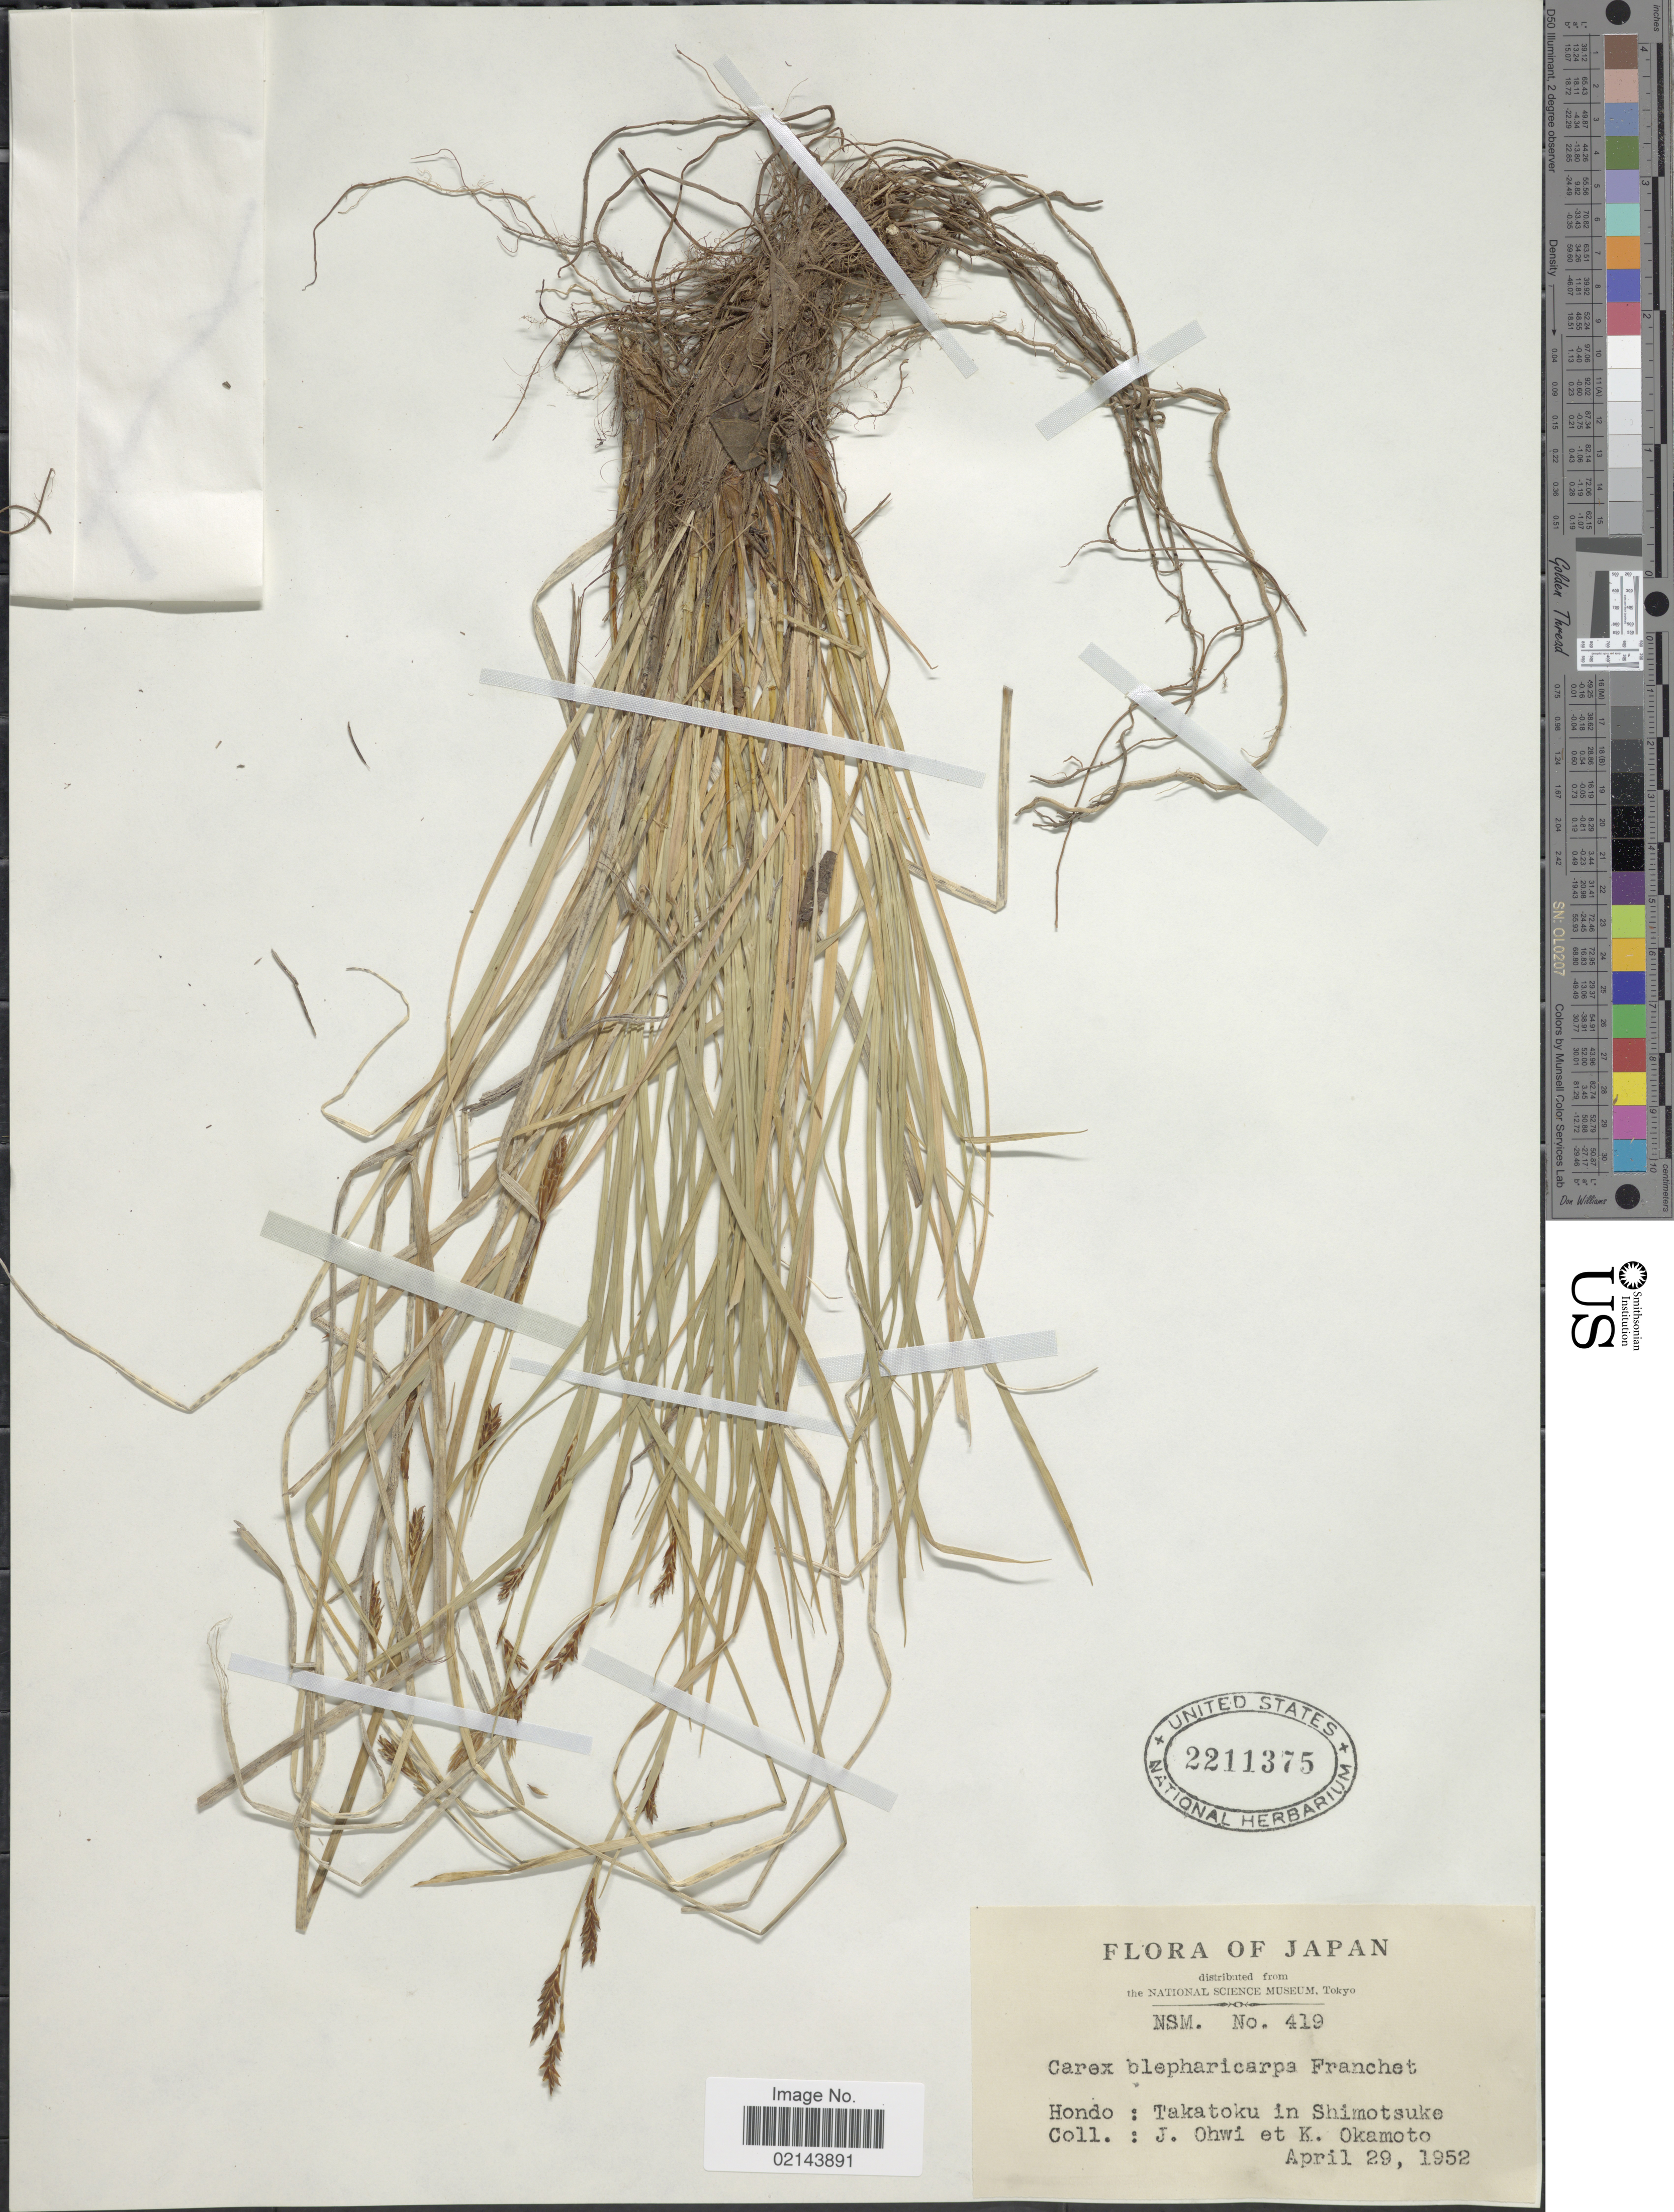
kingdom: Plantae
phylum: Tracheophyta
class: Liliopsida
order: Poales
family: Cyperaceae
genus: Carex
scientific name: Carex blepharicarpa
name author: Franch.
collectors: J. Ohwi & K. Okamoto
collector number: NSM 419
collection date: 1952-04-29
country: Japan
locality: Hondo: Takatoku in Shimotsuke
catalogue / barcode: US 2211375